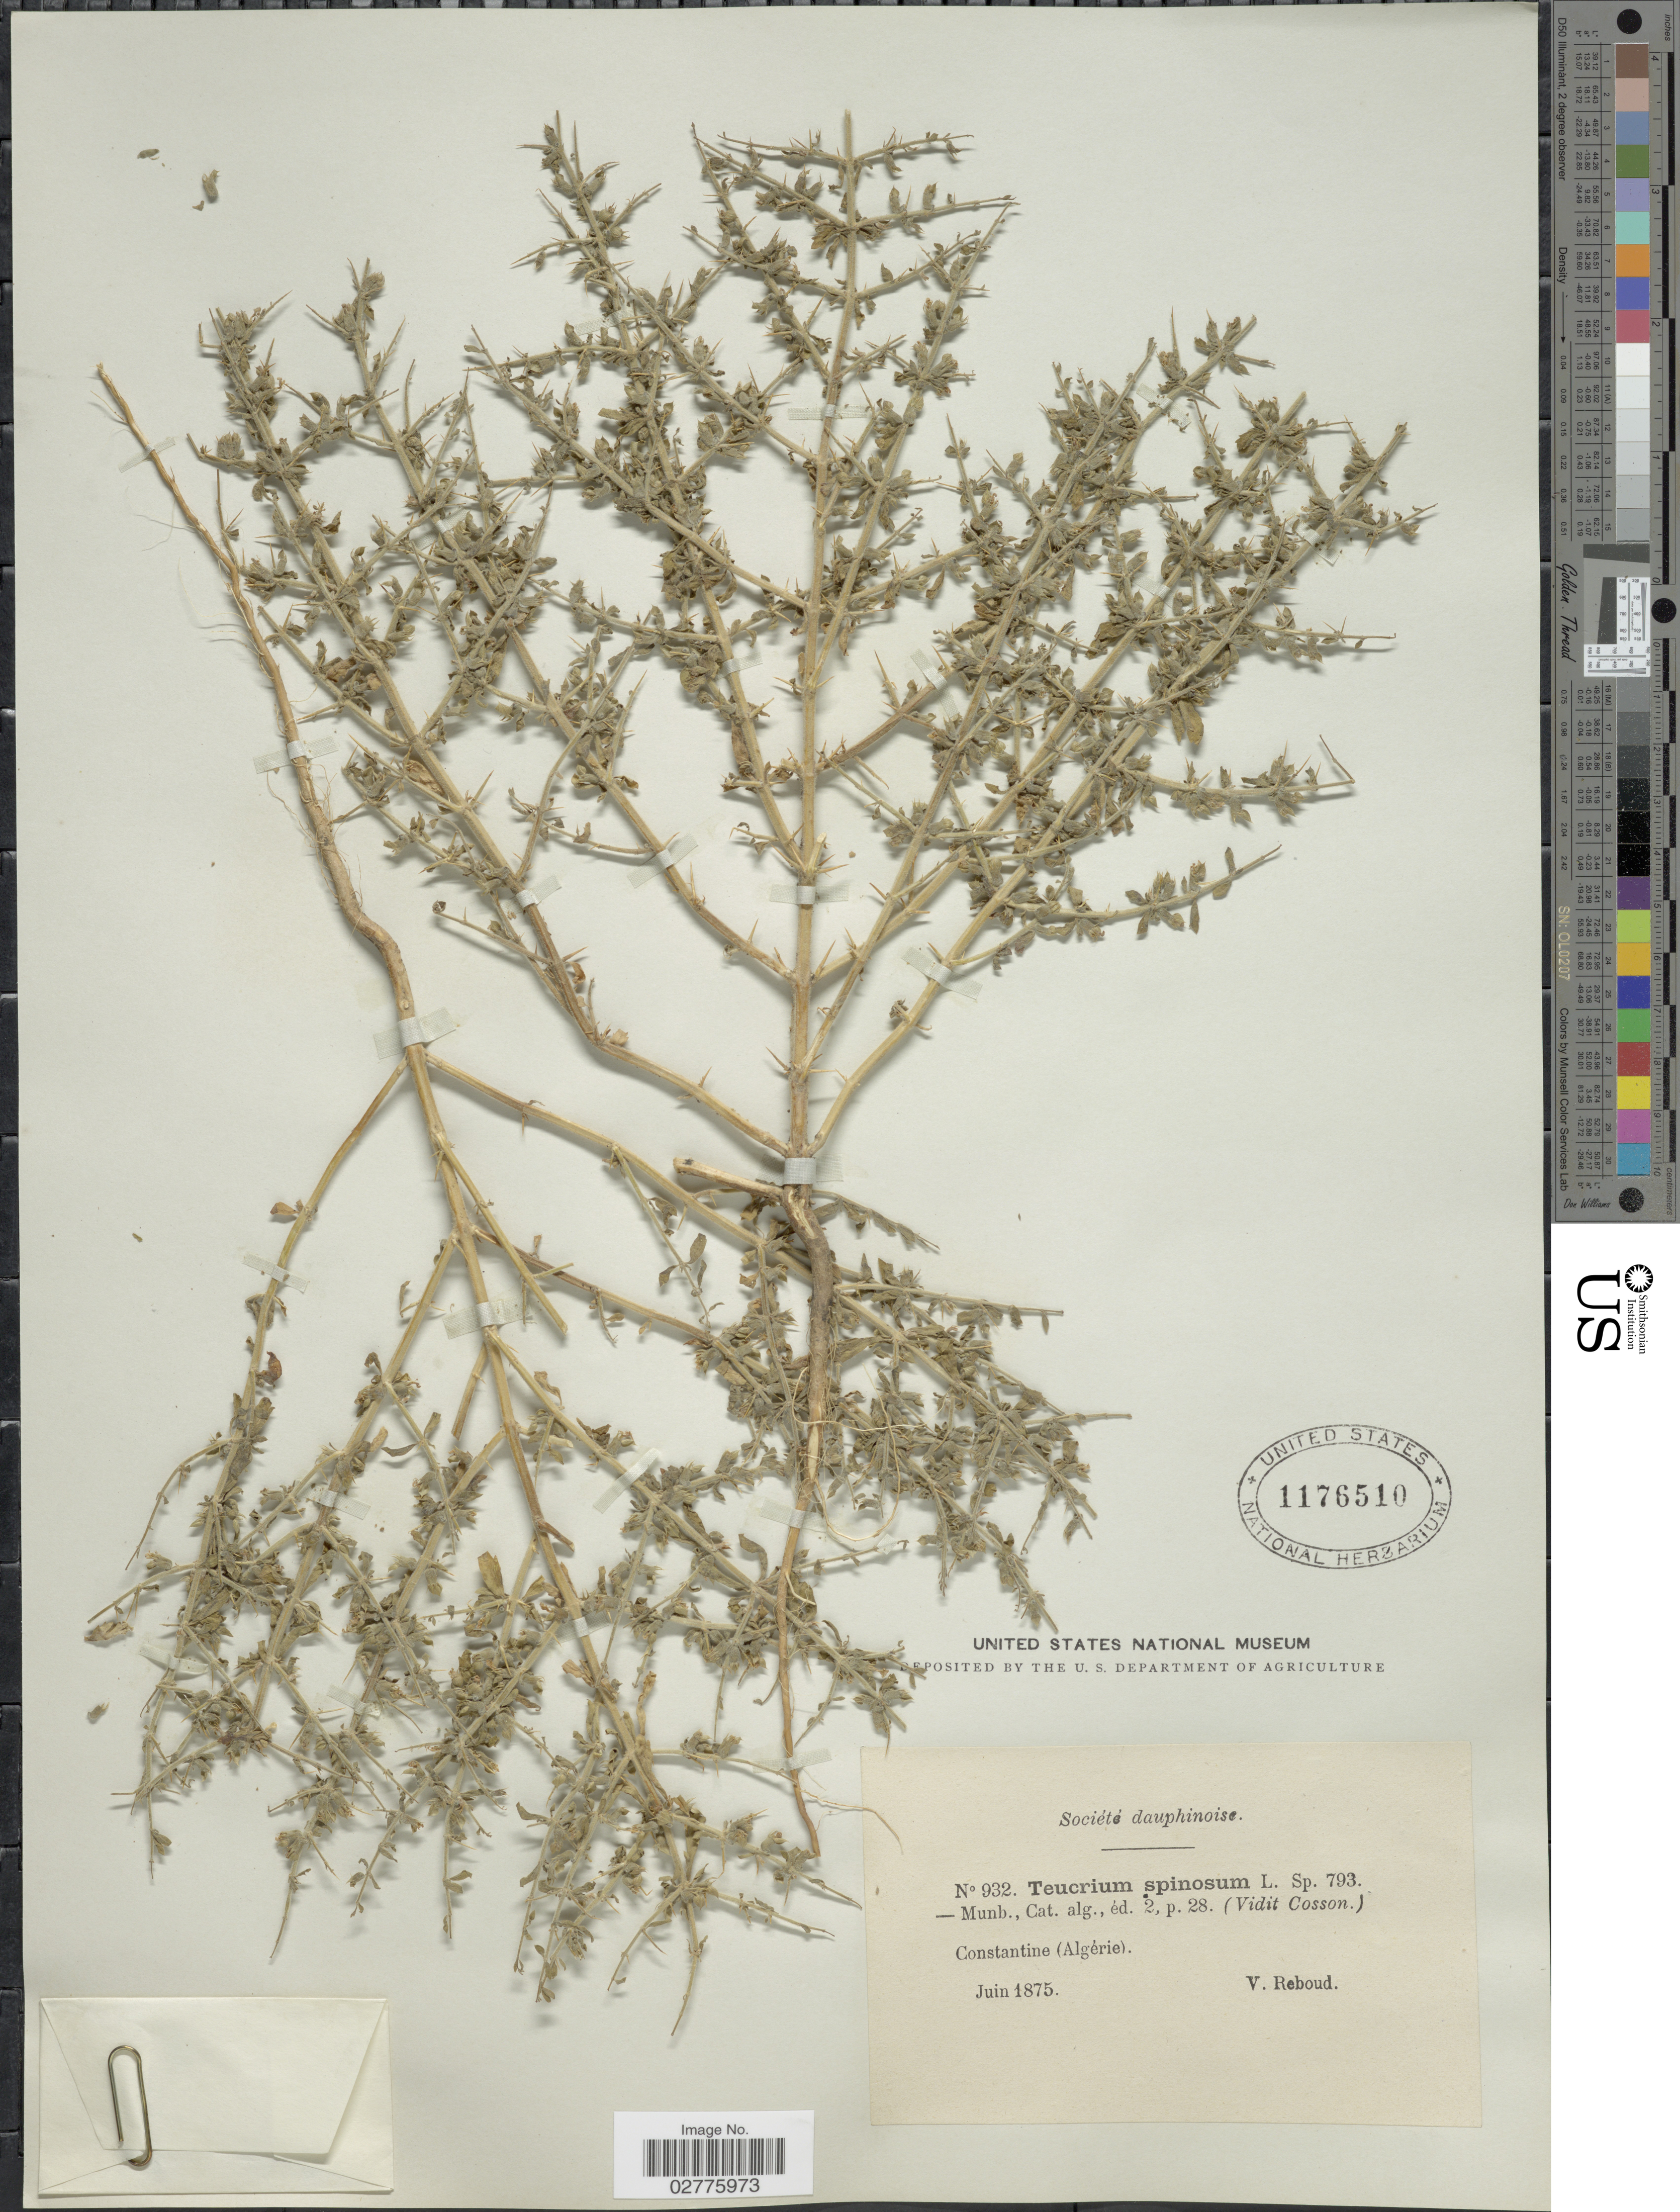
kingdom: Plantae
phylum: Tracheophyta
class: Magnoliopsida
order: Lamiales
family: Lamiaceae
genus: Teucrium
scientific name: Teucrium spinosum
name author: L.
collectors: V. Reboud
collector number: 932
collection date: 1875-06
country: Algeria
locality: Constantine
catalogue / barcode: US 1176510